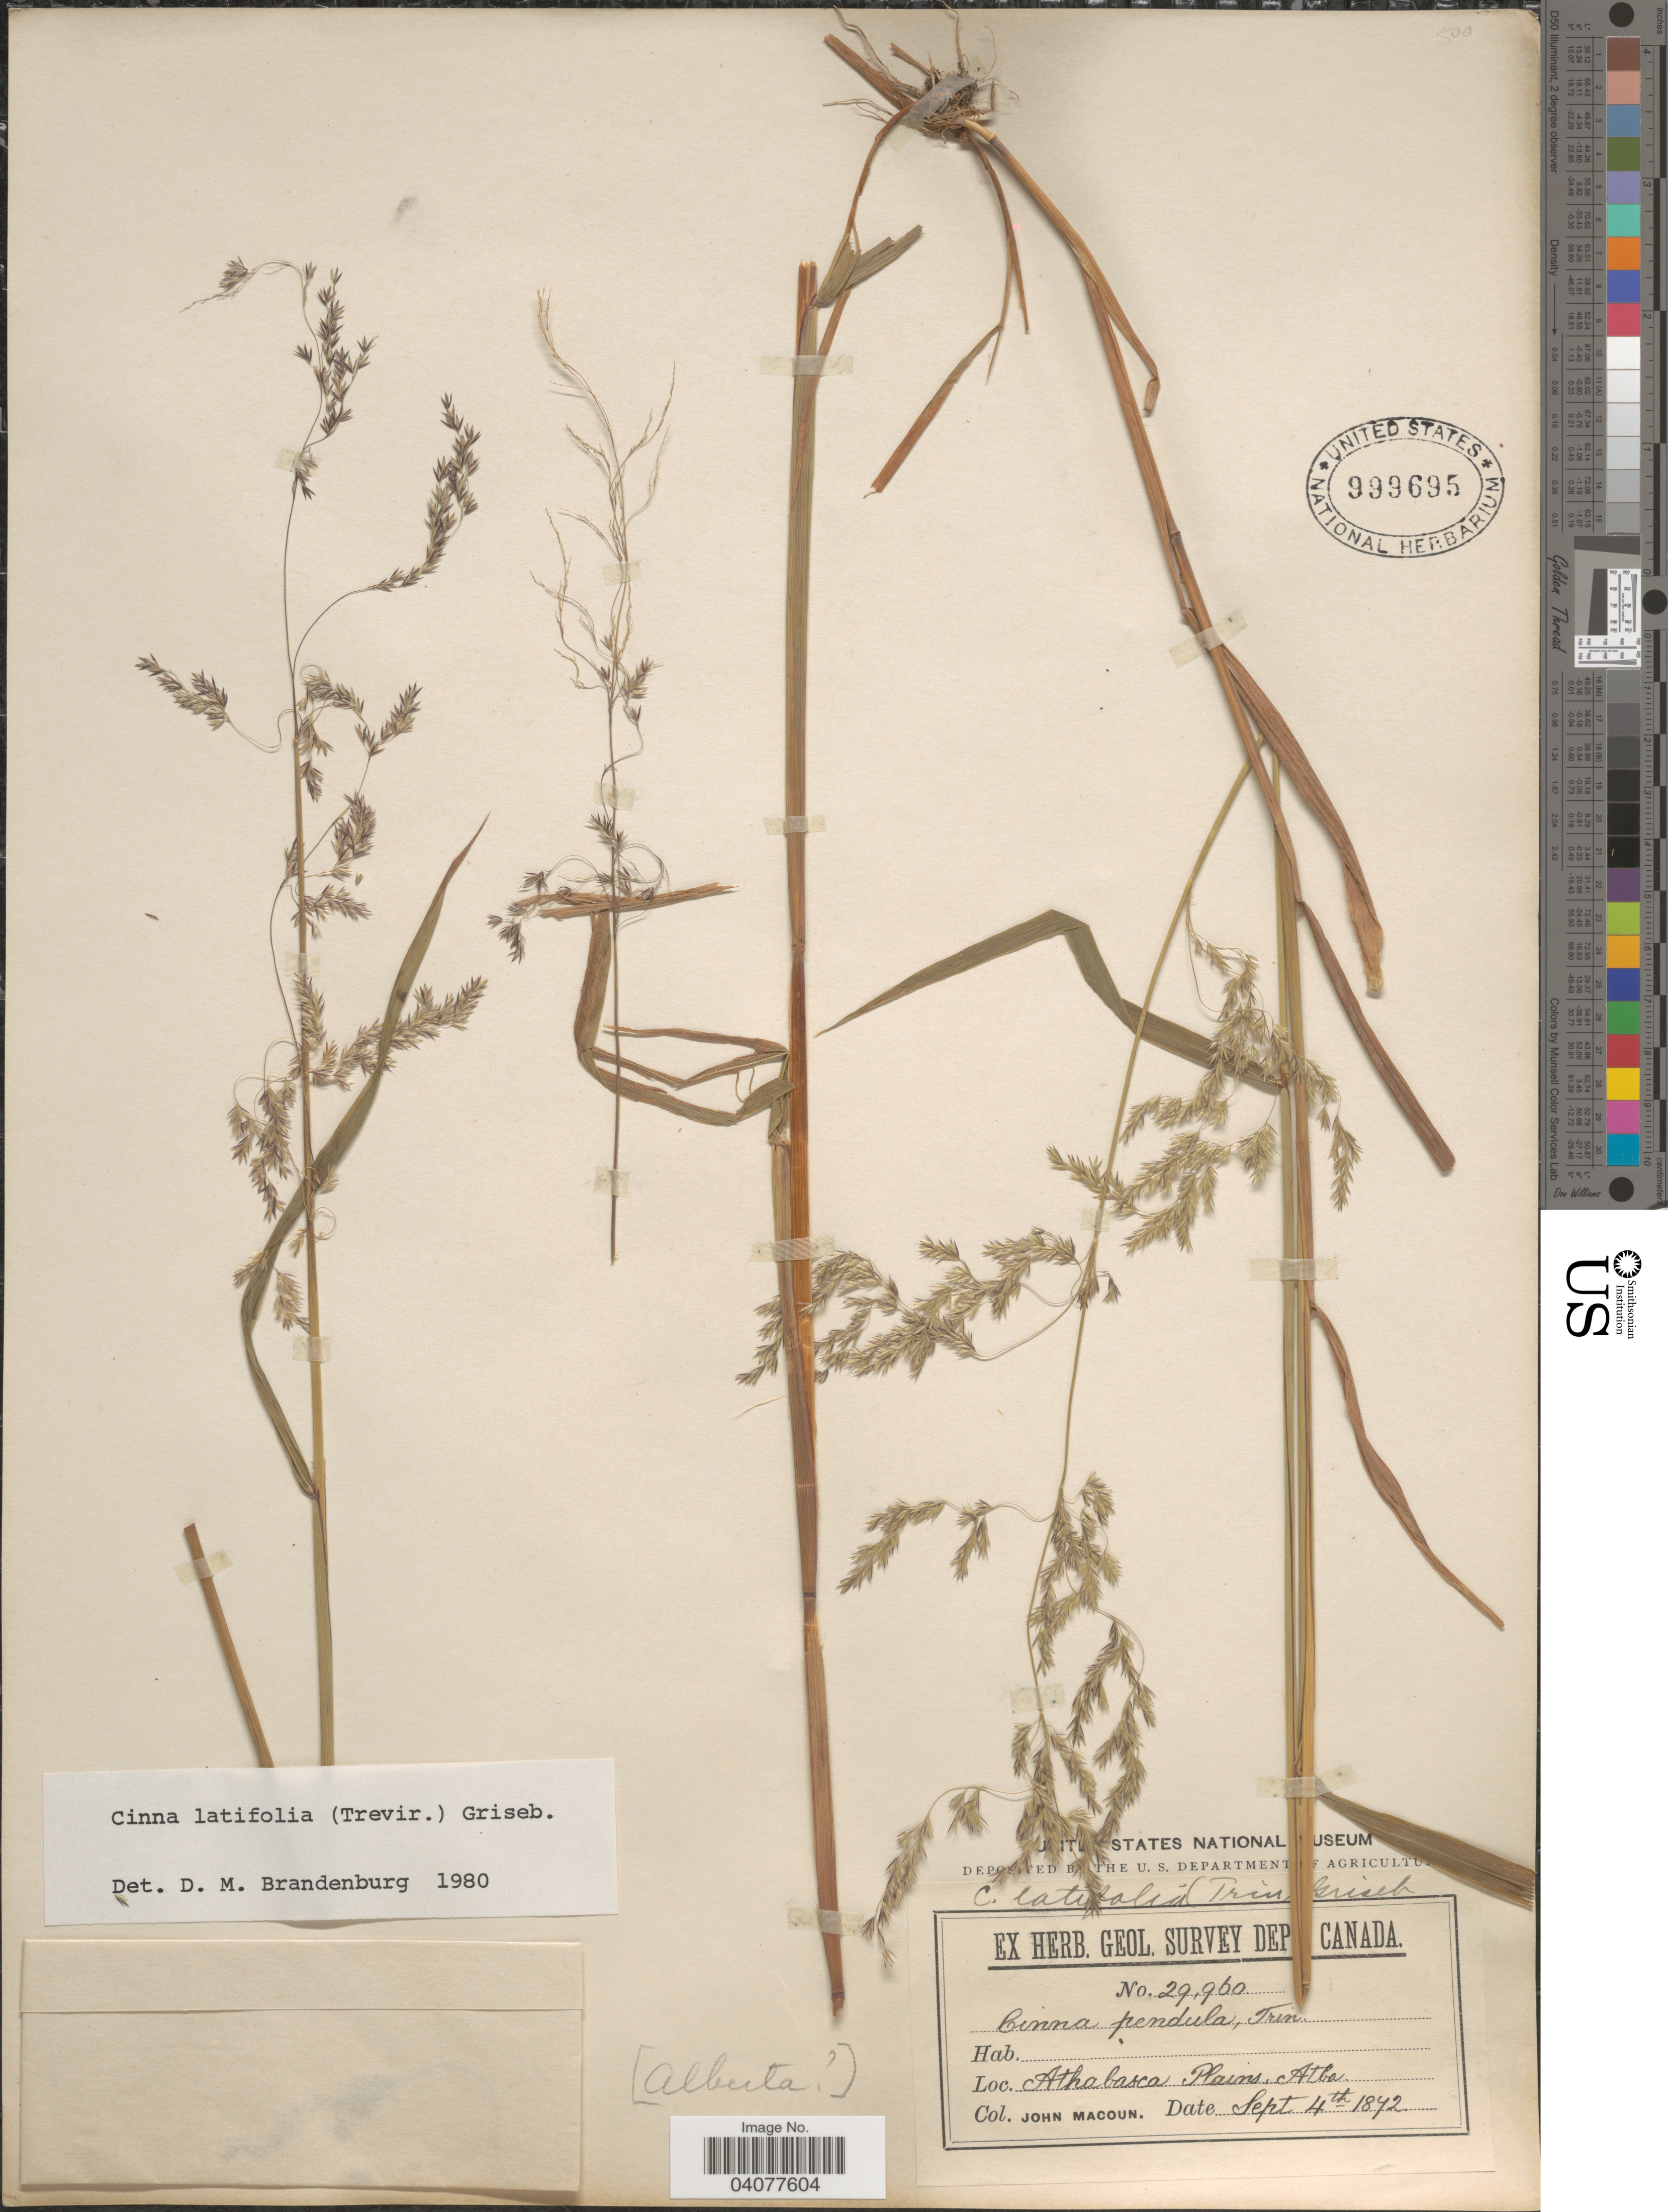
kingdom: Plantae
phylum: Tracheophyta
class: Liliopsida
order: Poales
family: Poaceae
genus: Cinna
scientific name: Cinna latifolia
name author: (Trevir. ex Goeppert) Griseb.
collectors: J. Macoun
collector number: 29960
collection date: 1872-09-04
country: Canada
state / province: Alberta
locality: Athabasca Plains, Atba.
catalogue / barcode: US 999695